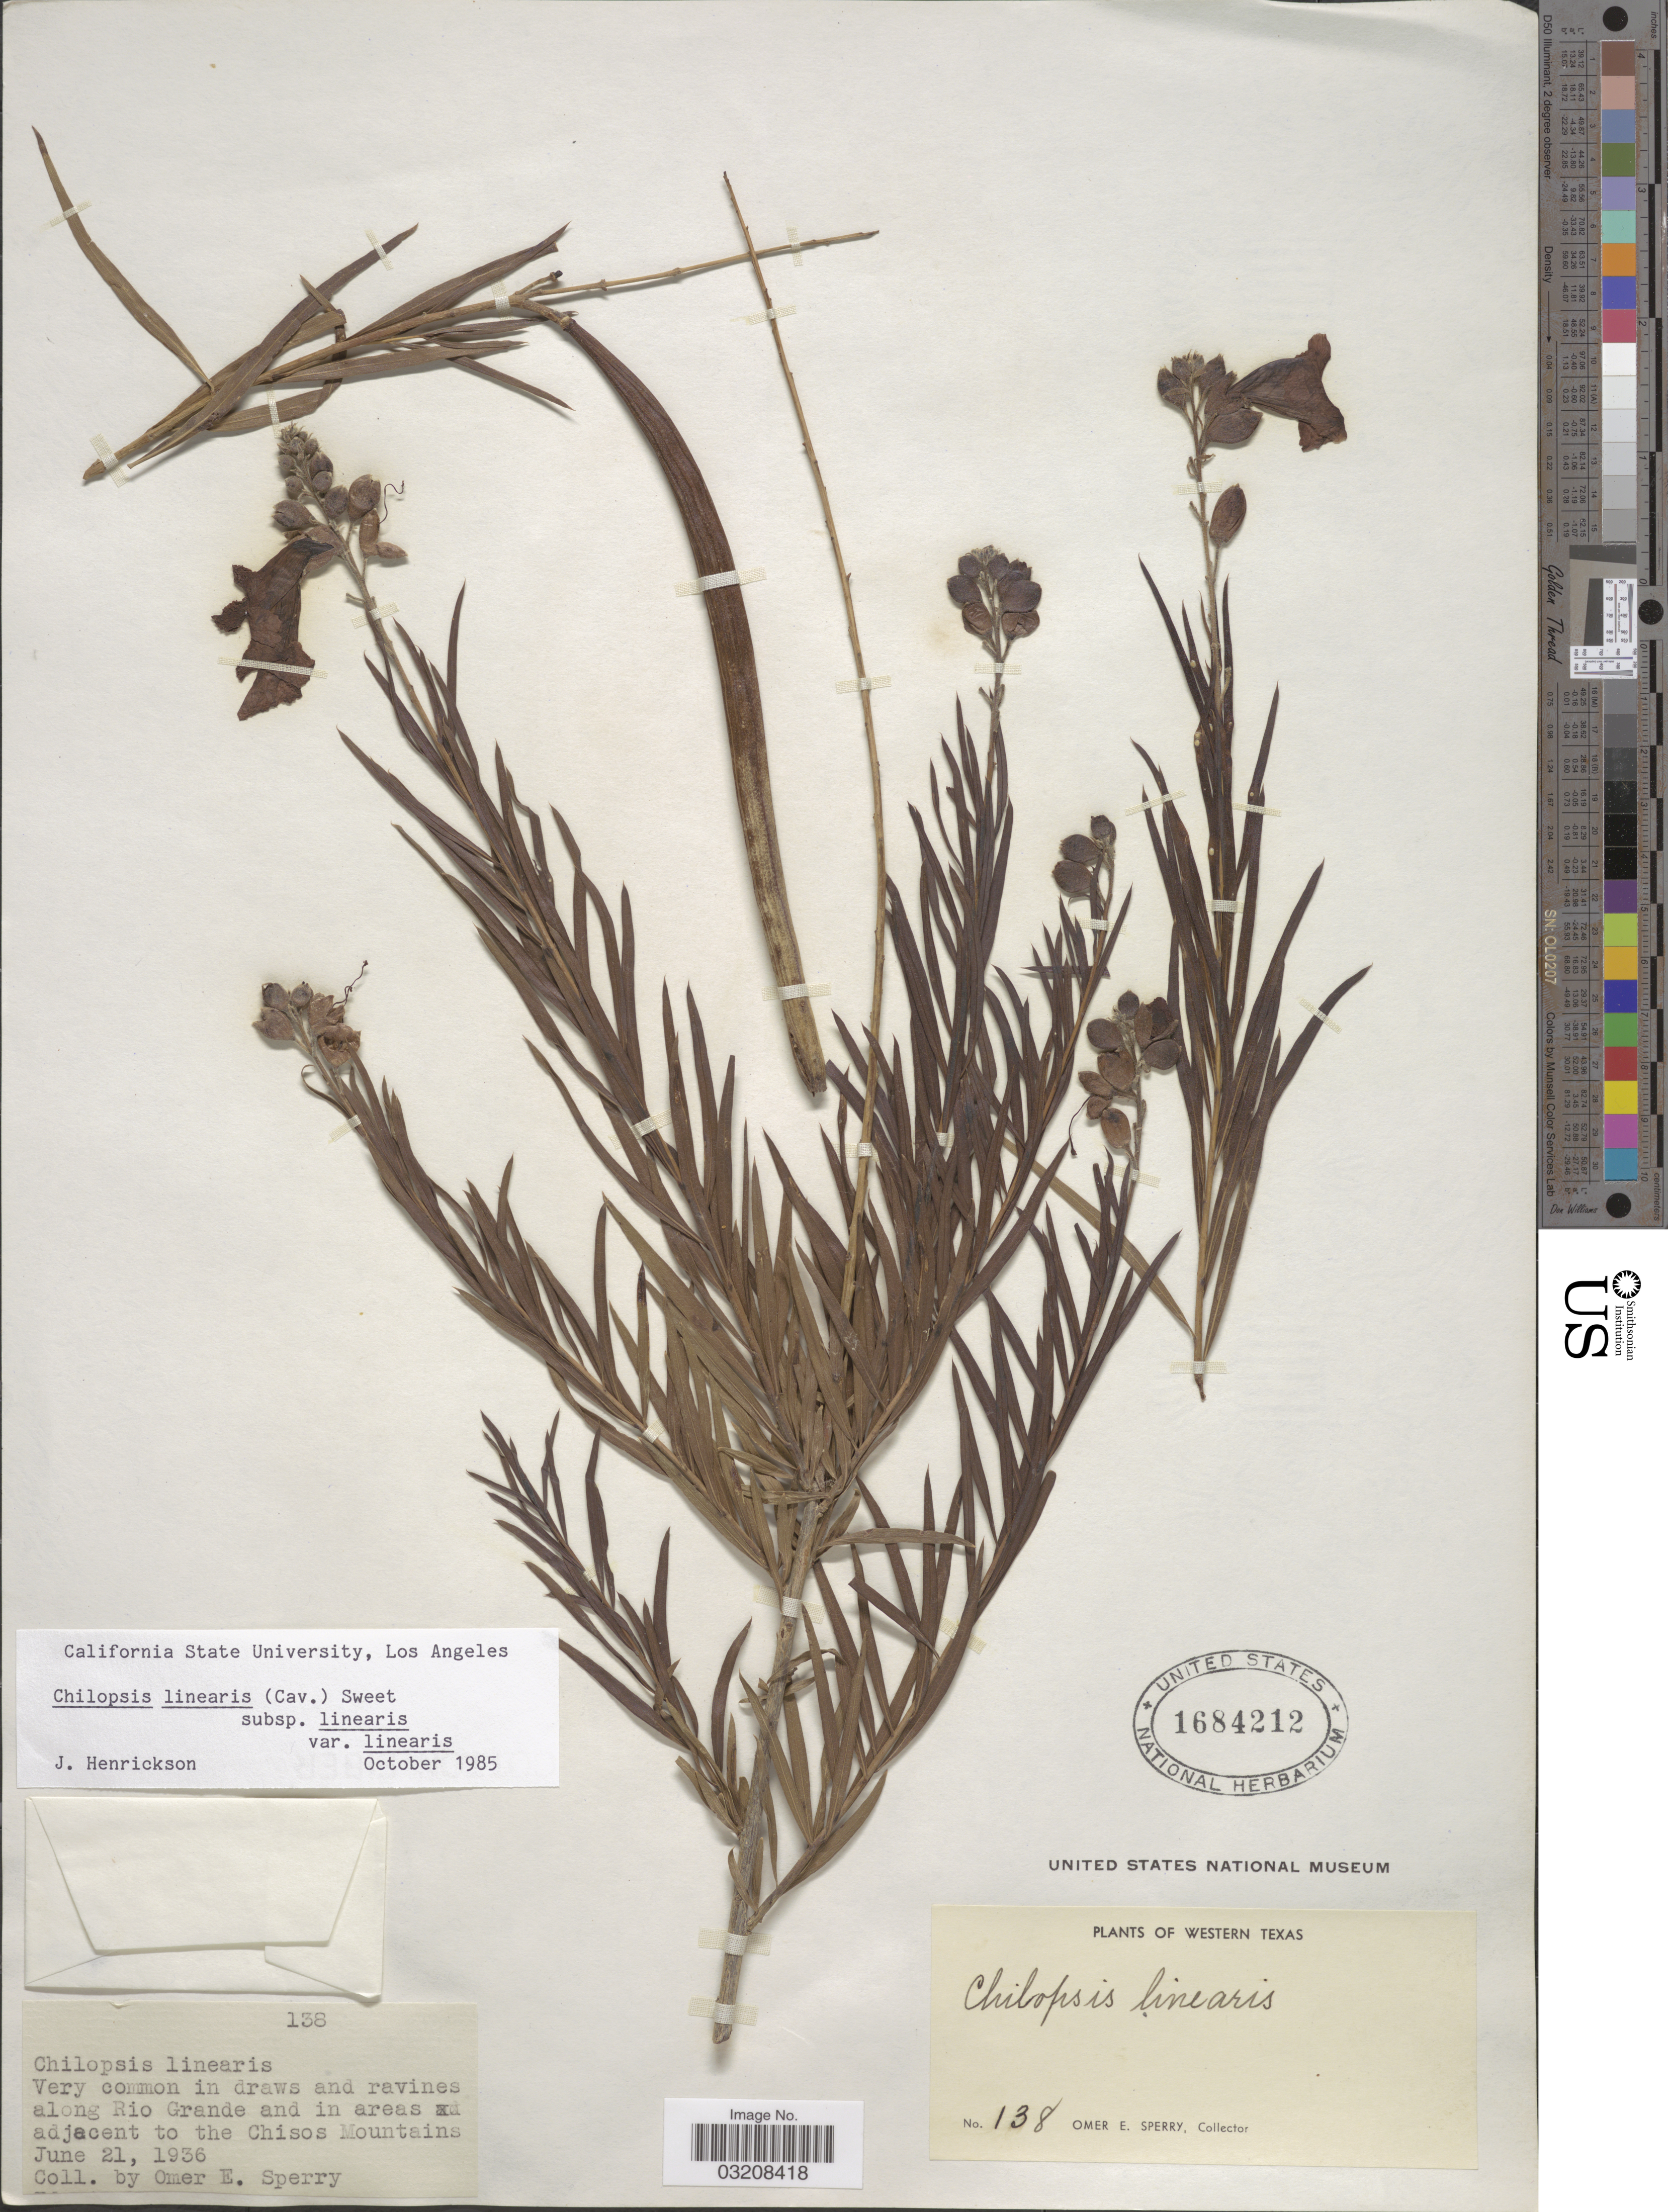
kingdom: Plantae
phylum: Tracheophyta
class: Magnoliopsida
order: Lamiales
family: Bignoniaceae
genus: Chilopsis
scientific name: Chilopsis linearis subsp. linearis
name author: (Cav.) Sweet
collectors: O. E. Sperry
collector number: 138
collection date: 1936-06-21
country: United States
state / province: Texas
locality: Western Texas. In draws and ravines along Rio Grande and in areas adjacent to the Chisos Mountains.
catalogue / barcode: US 1684212